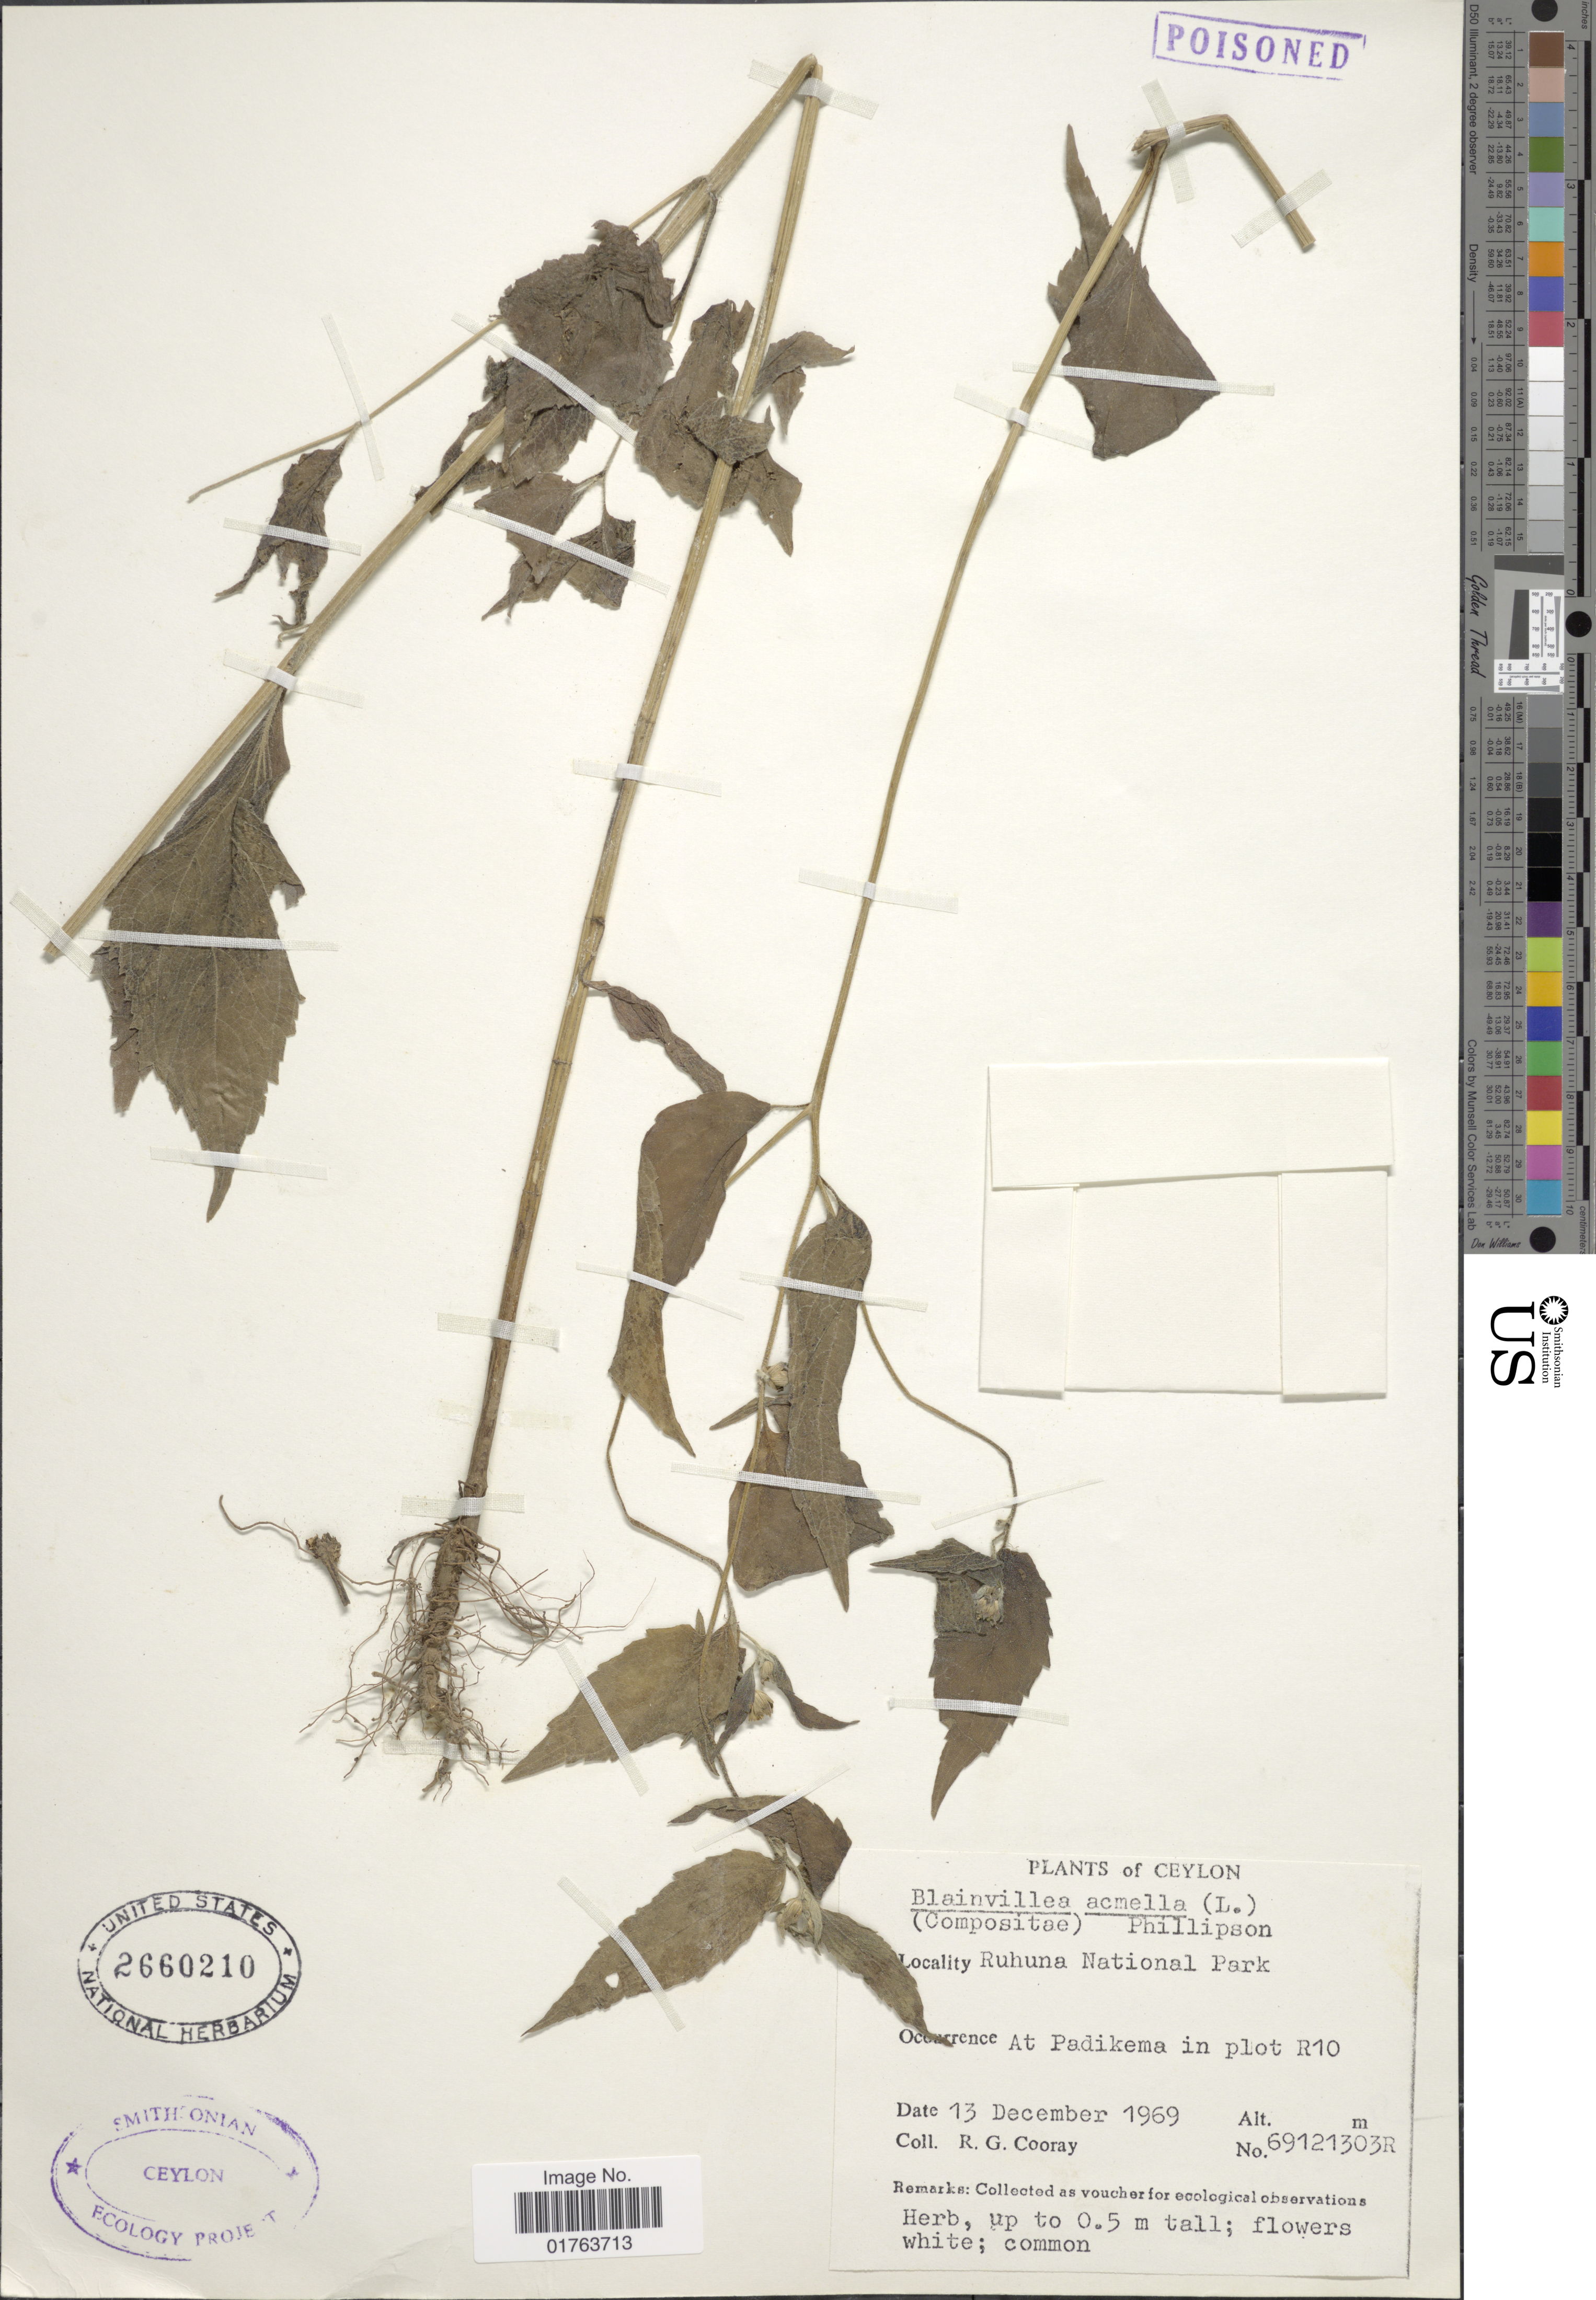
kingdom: Plantae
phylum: Tracheophyta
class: Magnoliopsida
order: Asterales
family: Asteraceae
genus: Blainvillea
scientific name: Blainvillea acmella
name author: (L.) Philipson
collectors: R. Cooray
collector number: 69121303R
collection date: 1969-12-13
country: Sri Lanka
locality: Ceylon, Ruhuna National Park, At padikema in plot R10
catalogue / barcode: US 2660210